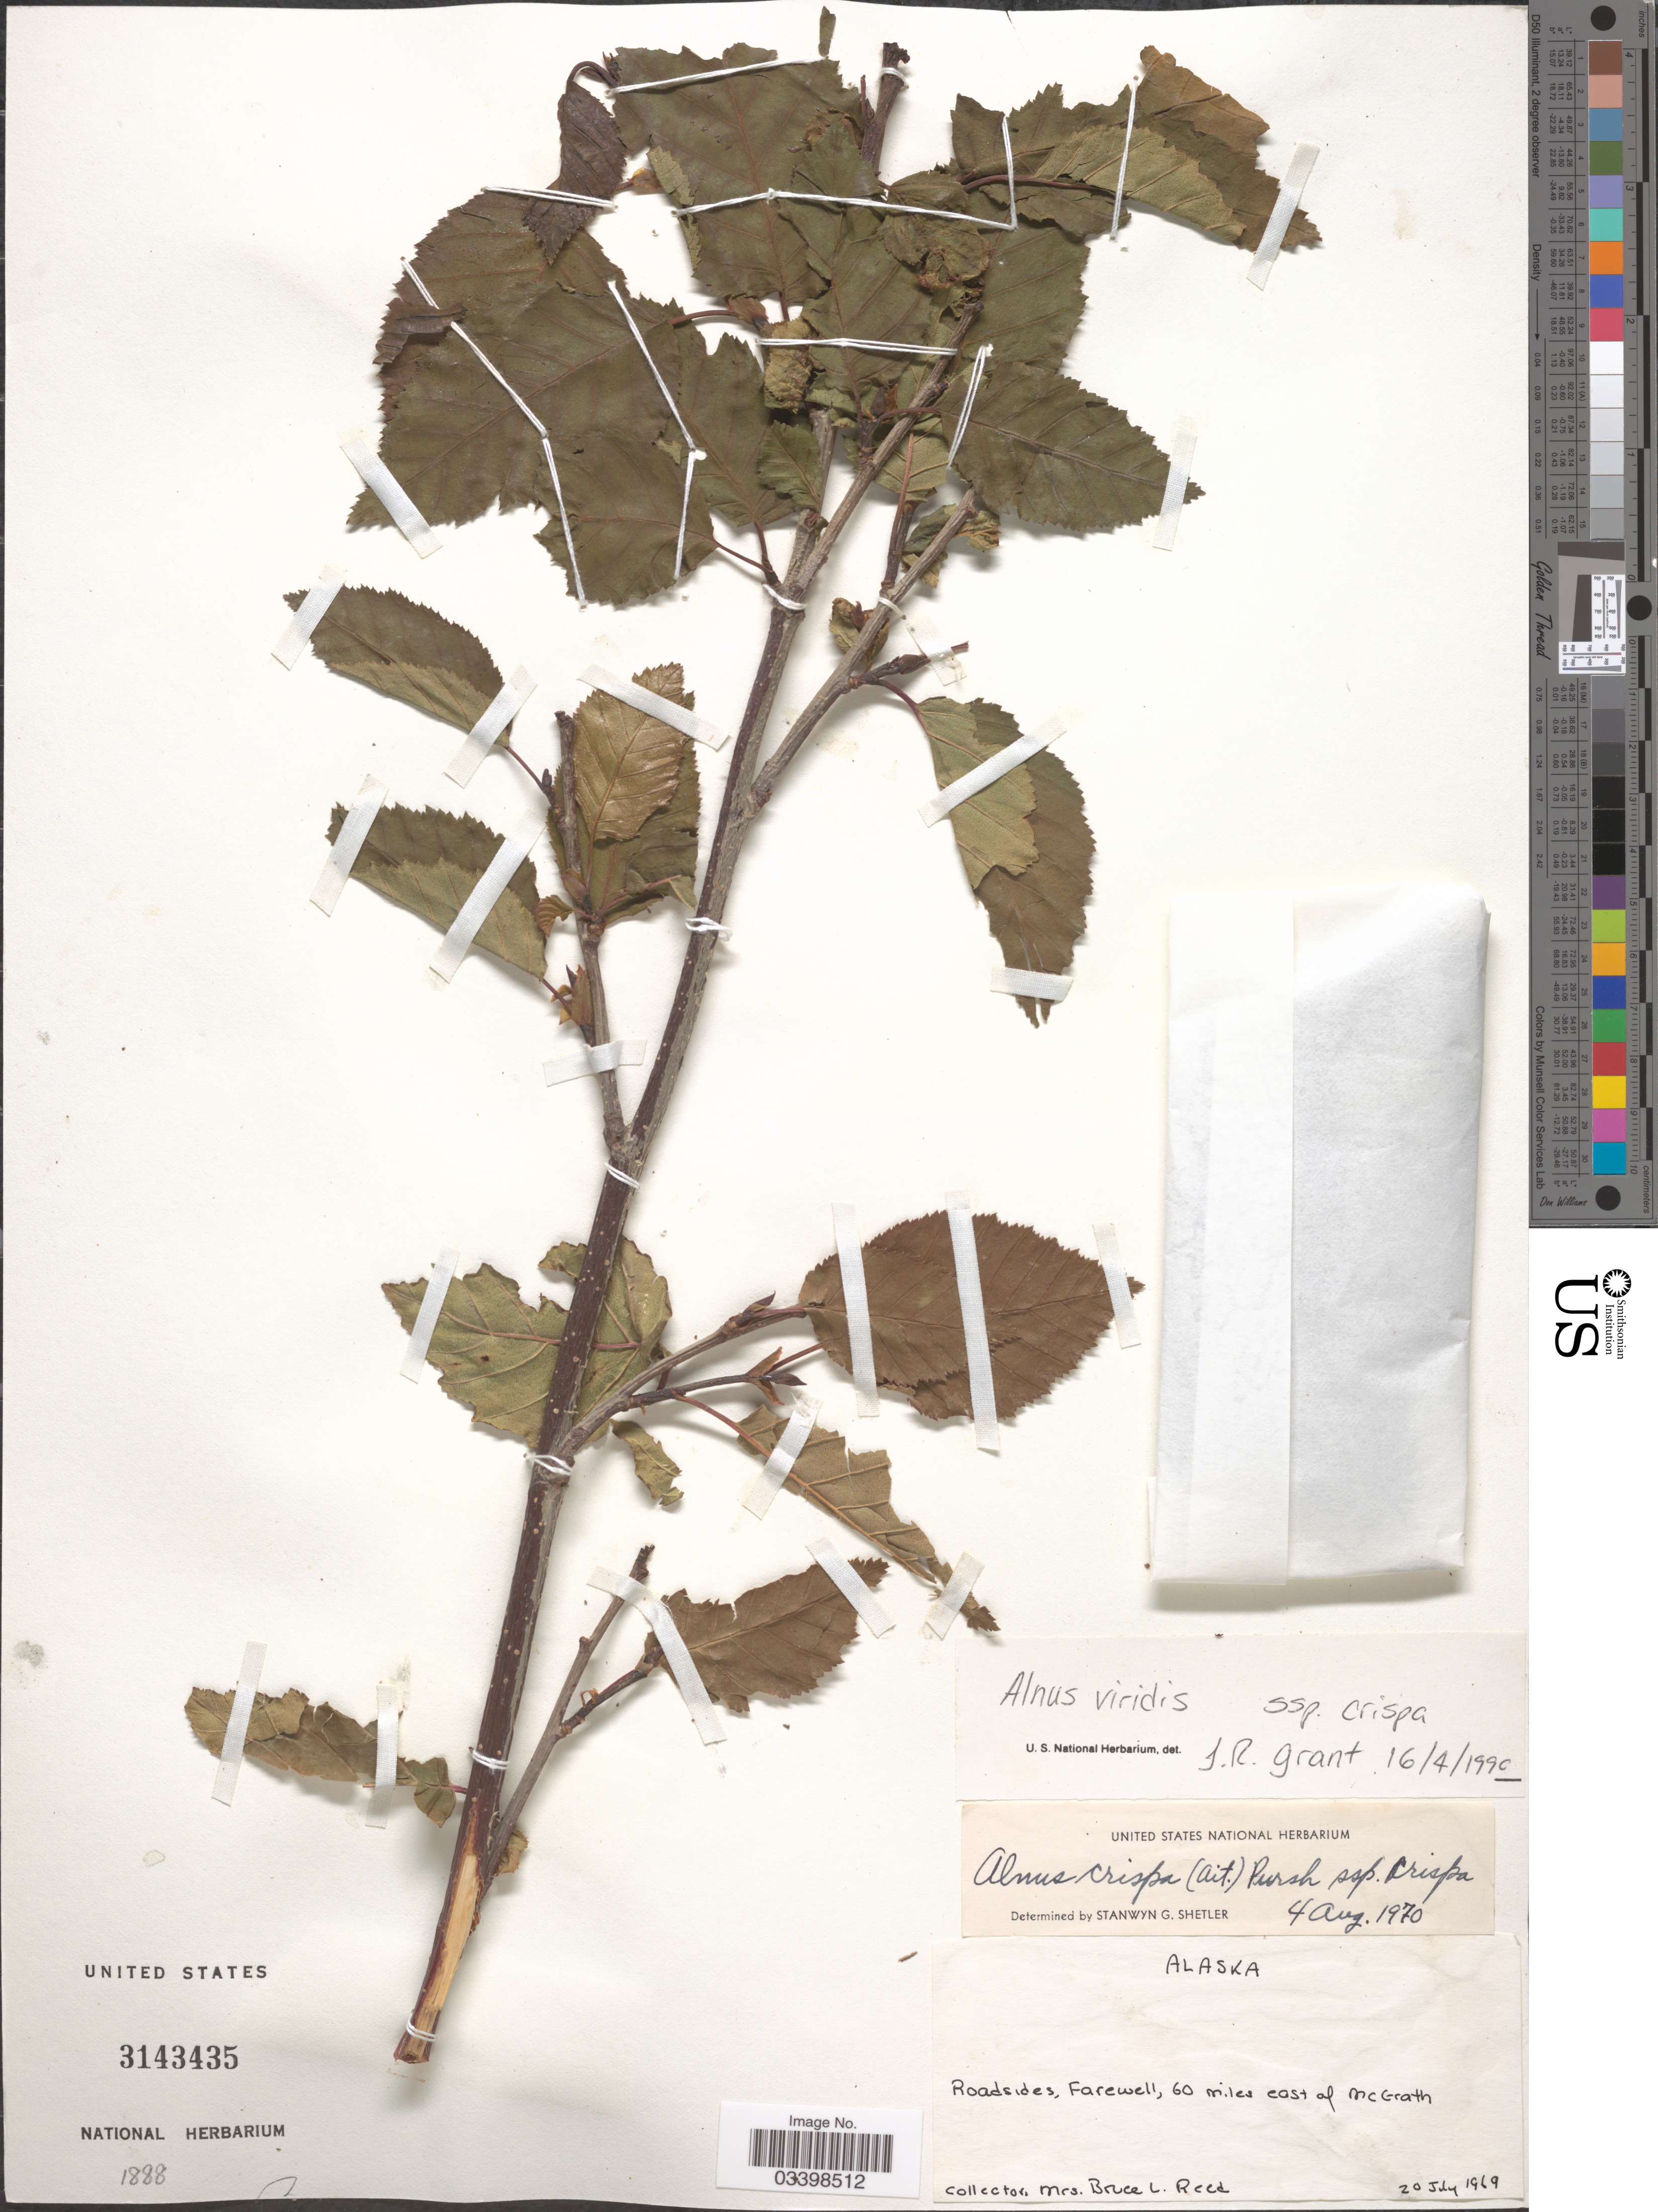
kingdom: Plantae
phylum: Tracheophyta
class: Magnoliopsida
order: Fagales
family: Betulaceae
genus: Alnus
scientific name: Alnus viridis subsp. crispa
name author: (Aiton) Turrill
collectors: B. Reed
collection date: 1969-07-20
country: United States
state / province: Alaska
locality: Roadsides, Farewell, 60 miles east of McGrath.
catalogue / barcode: US 3143435